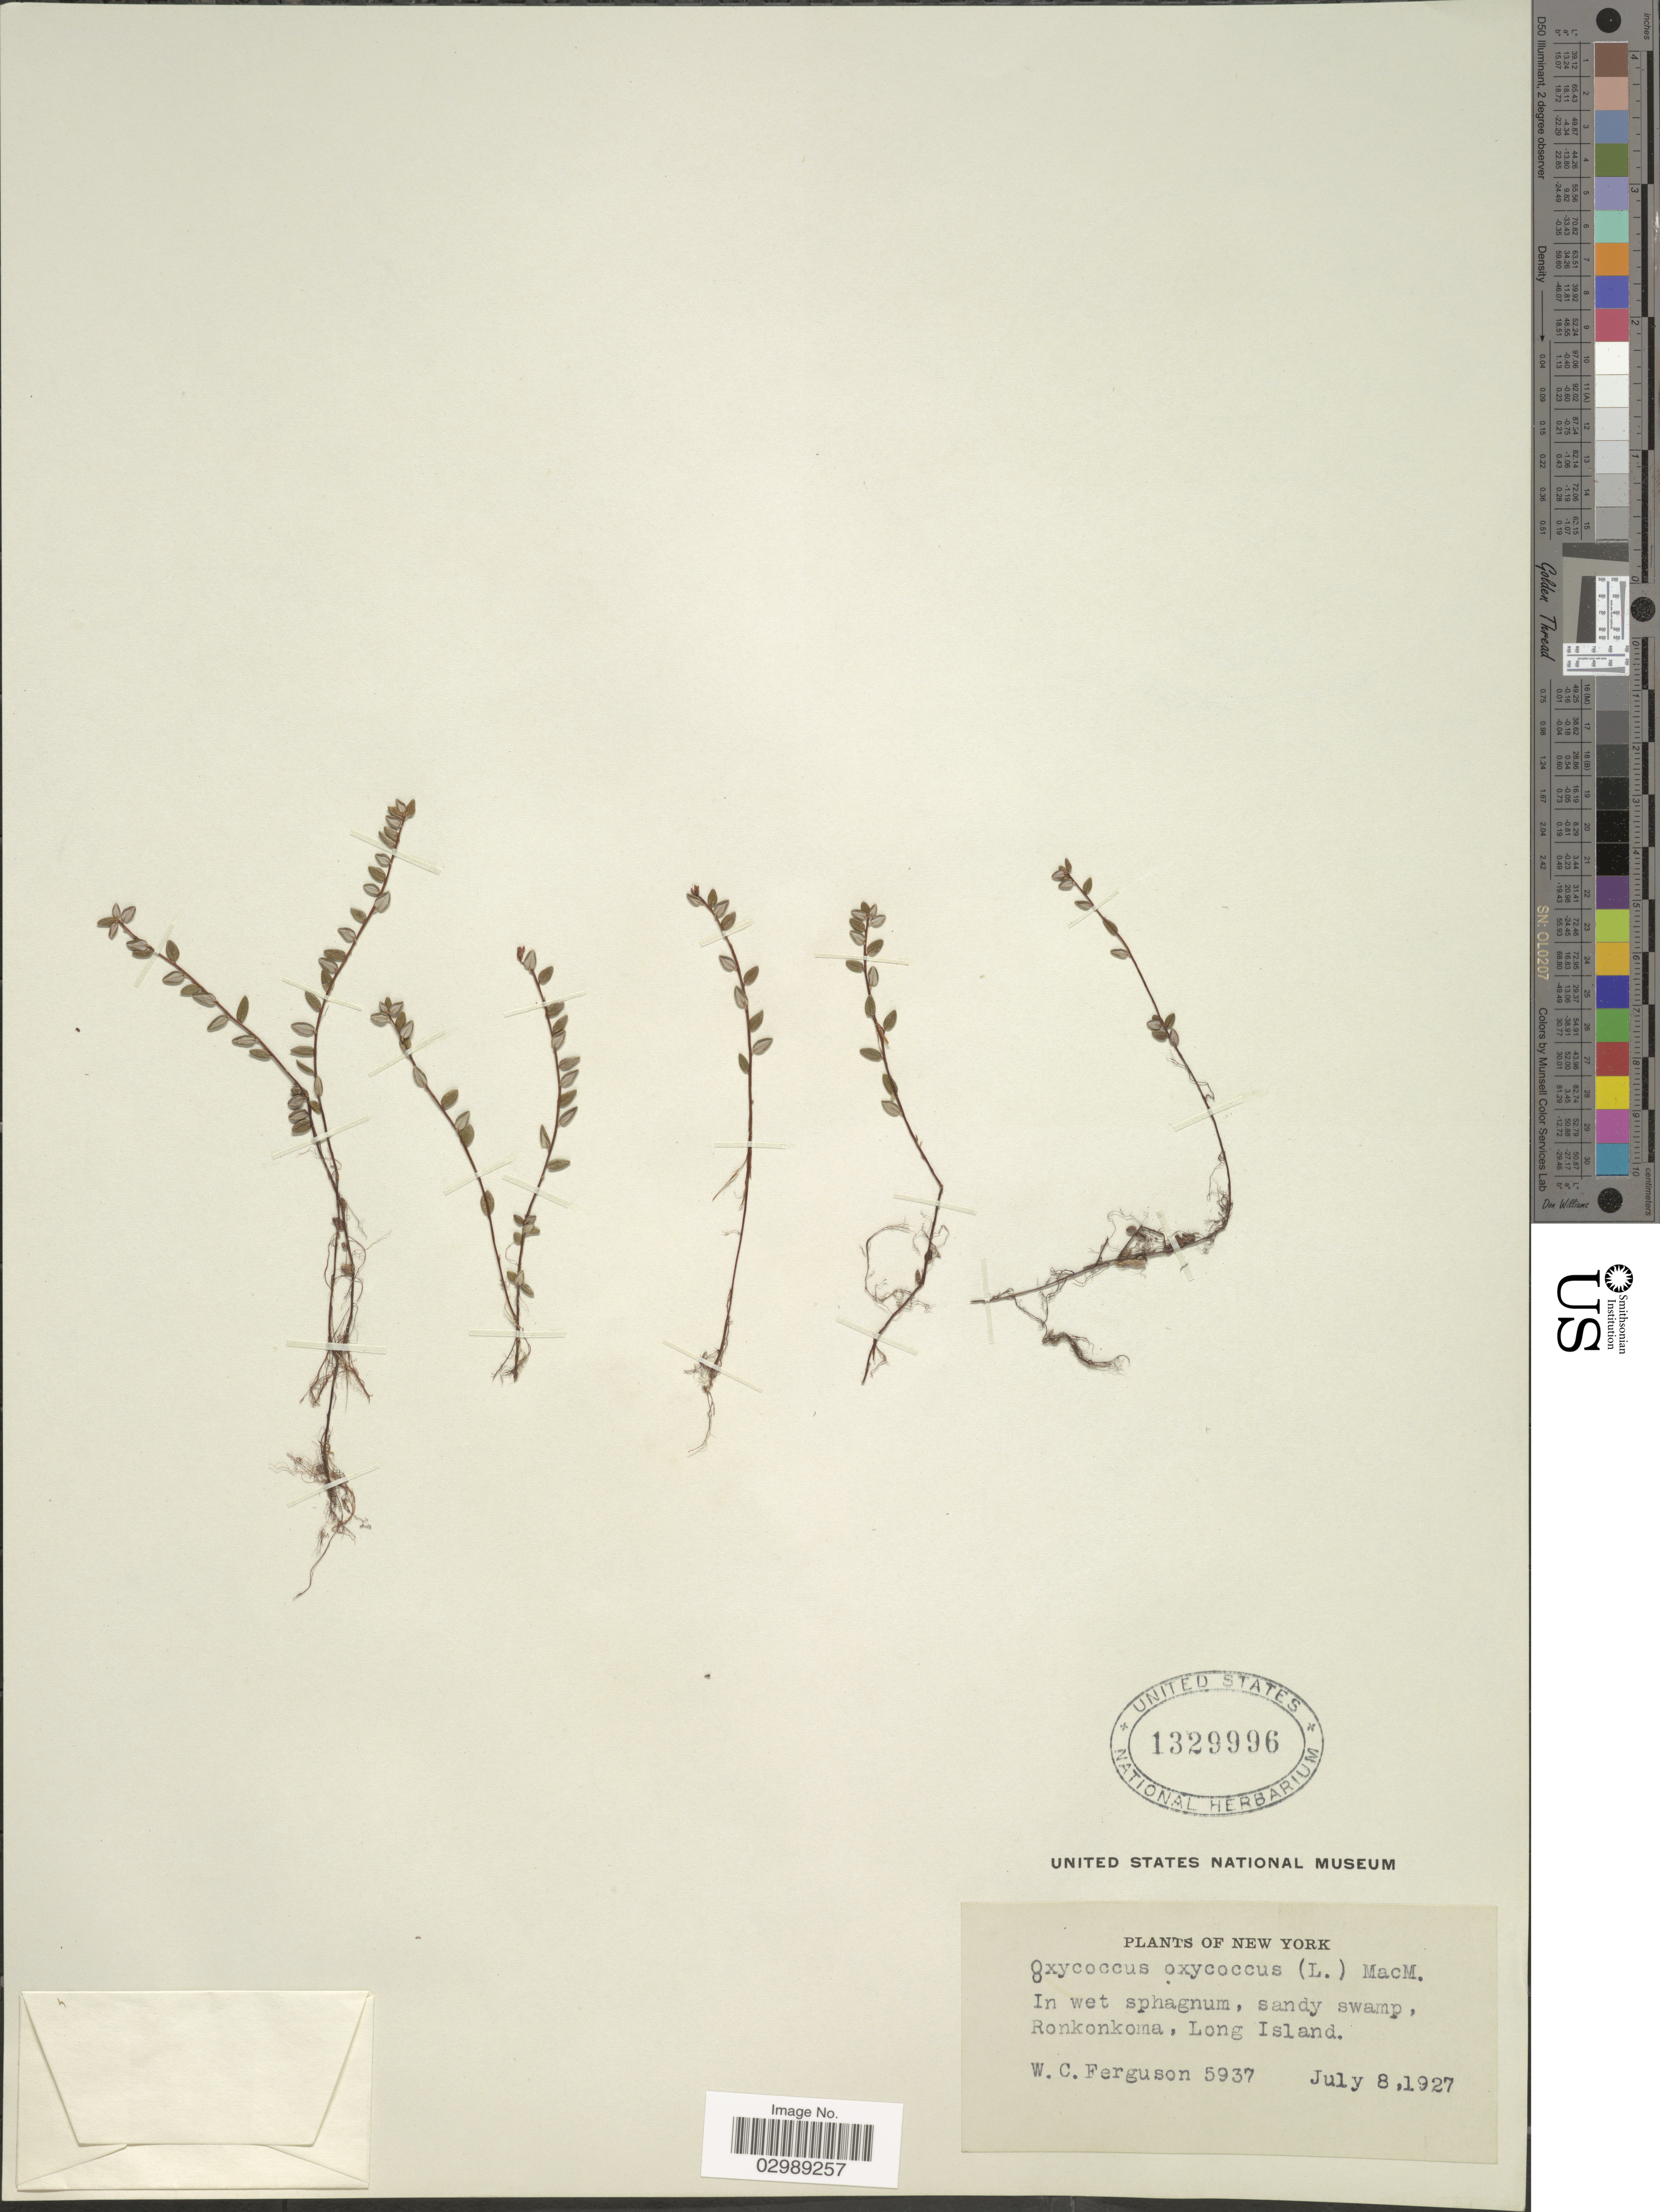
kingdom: Plantae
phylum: Tracheophyta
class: Magnoliopsida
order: Ericales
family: Ericaceae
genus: Vaccinium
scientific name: Vaccinium oxycoccos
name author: L.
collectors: W. Ferguson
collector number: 5937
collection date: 1927-07-08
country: United States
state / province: New York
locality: Ronkonkoma, Long Island.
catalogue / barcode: US 1329996